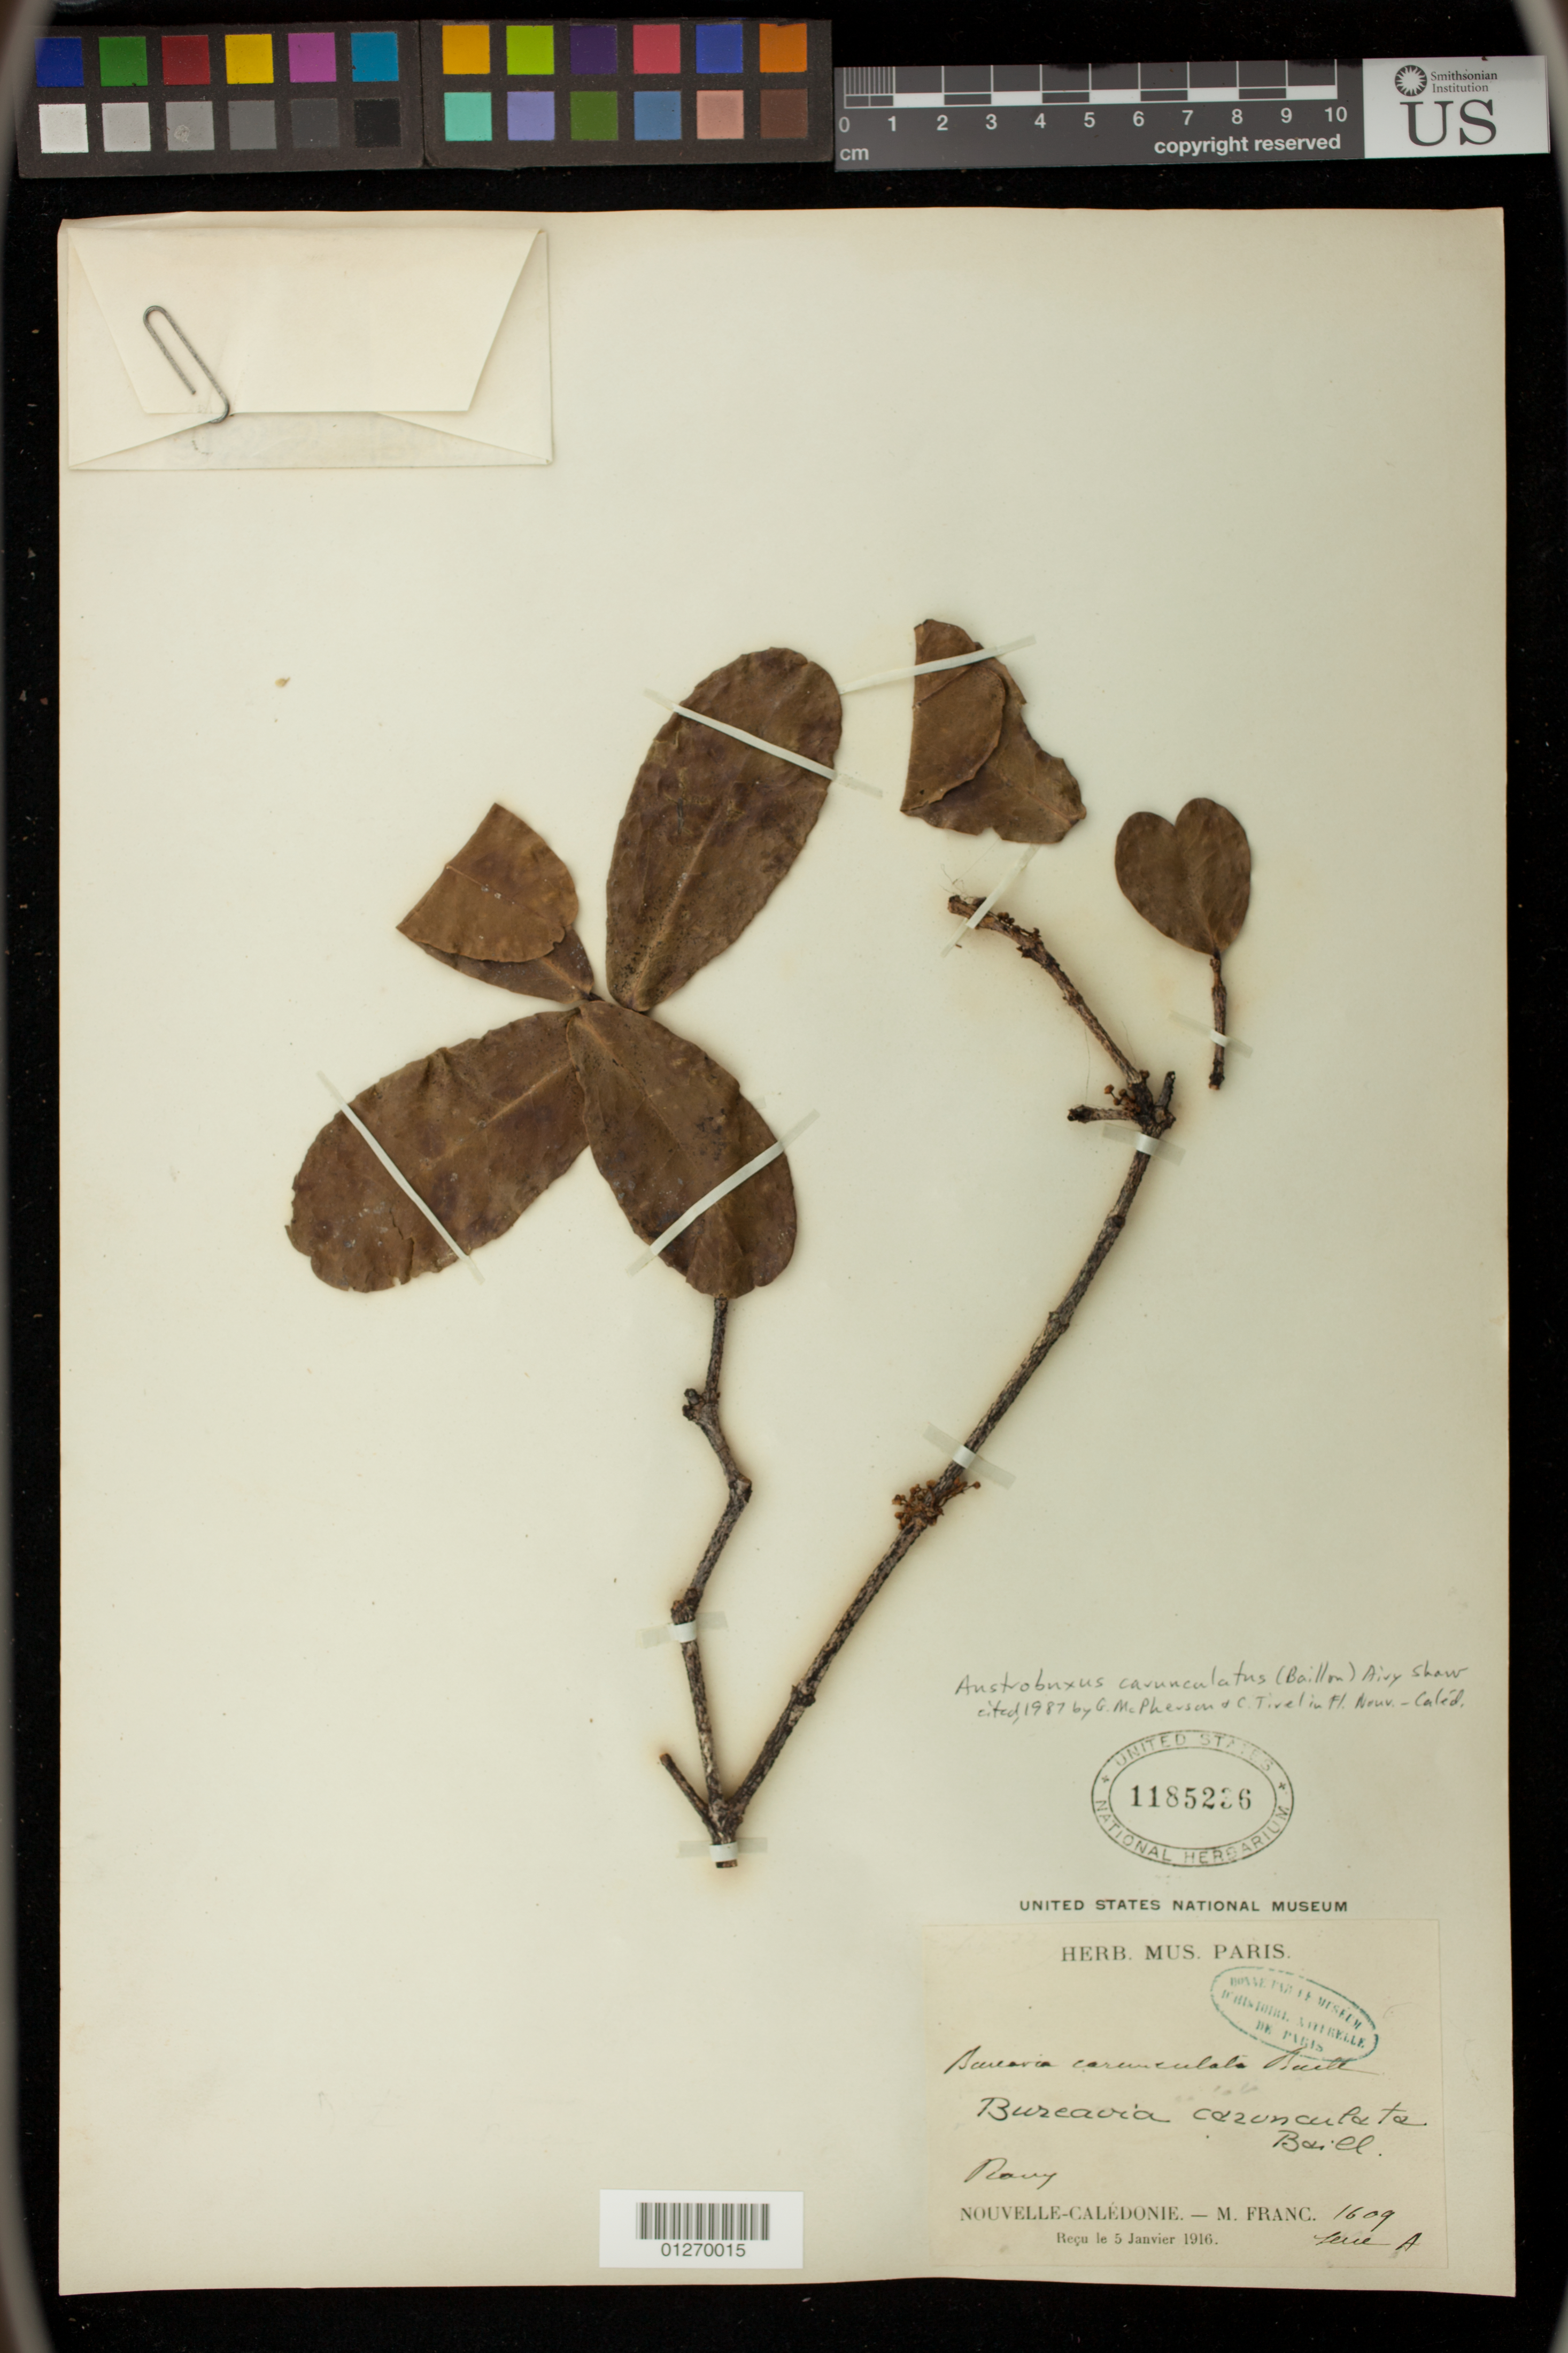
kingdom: Plantae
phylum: Tracheophyta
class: Magnoliopsida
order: Malpighiales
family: Picrodendraceae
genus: Austrobuxus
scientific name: Austrobuxus carunculatus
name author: (Baill.) Airy Shaw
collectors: M. Franc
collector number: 1609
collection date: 1916-01-05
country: New Caledonia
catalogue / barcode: US 1185236